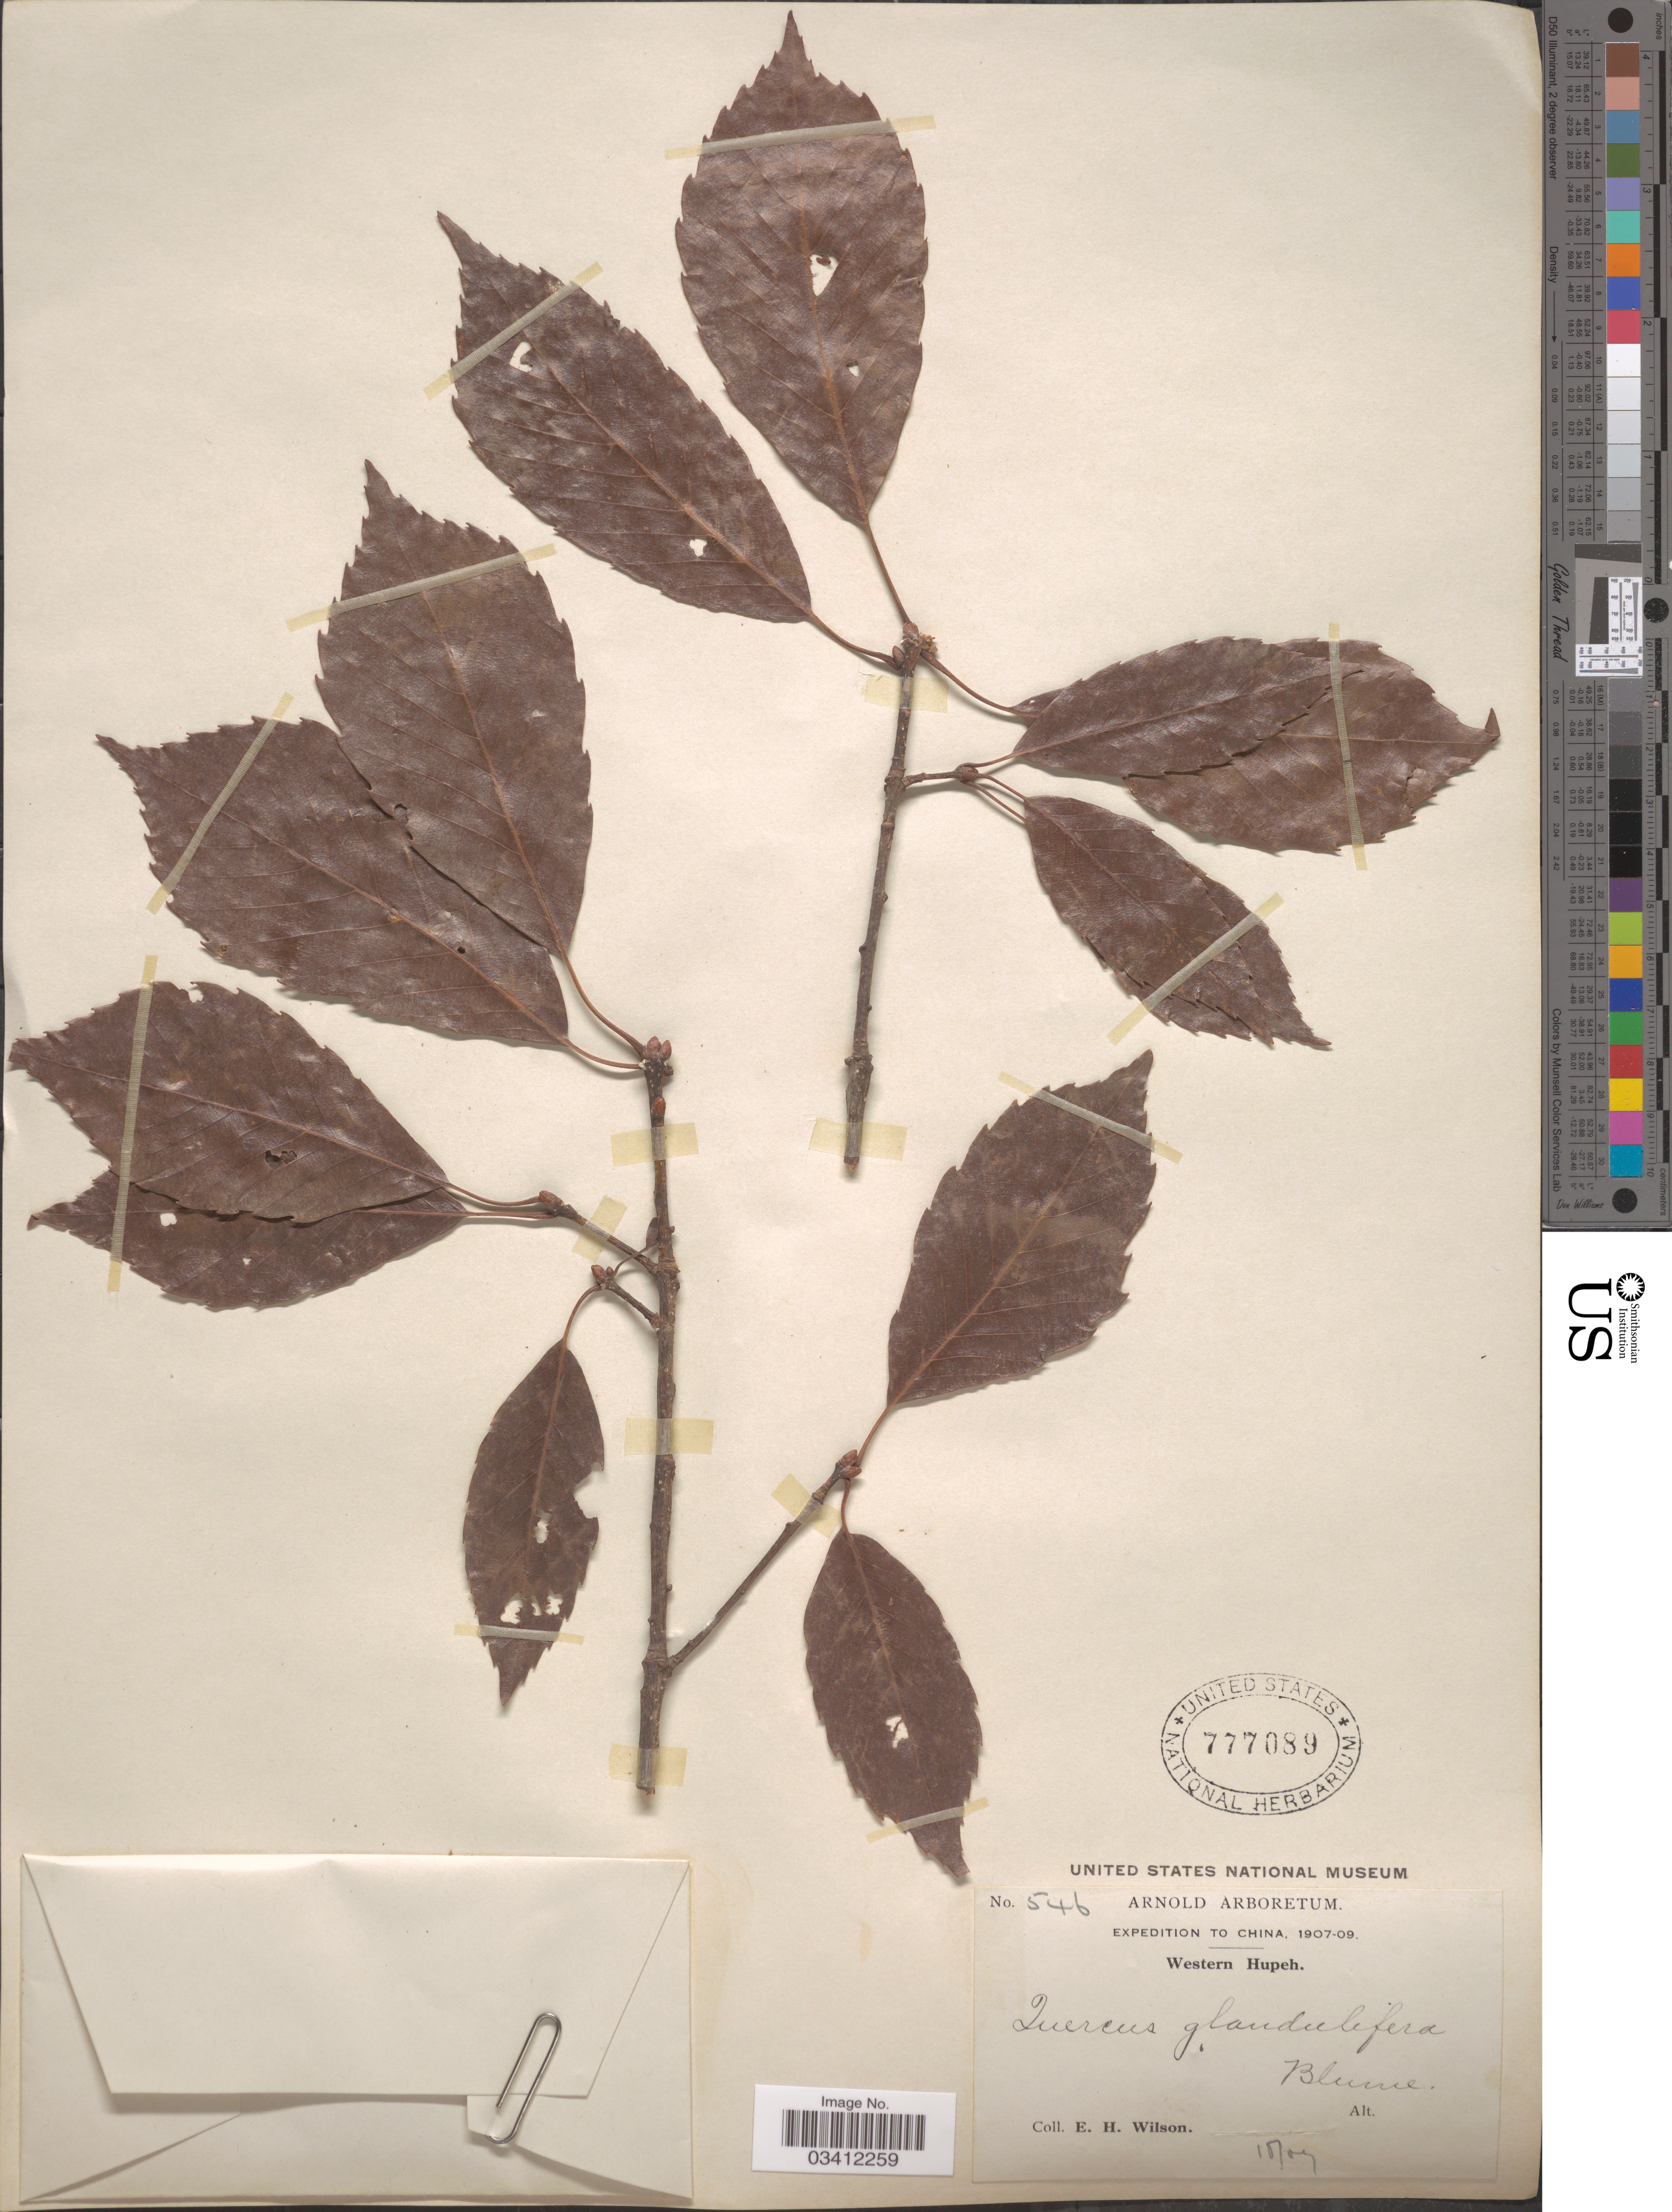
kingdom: Plantae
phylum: Tracheophyta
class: Magnoliopsida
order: Fagales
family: Fagaceae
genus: Quercus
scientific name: Quercus serrata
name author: Thunb.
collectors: E. Wilson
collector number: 546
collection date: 1907-10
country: China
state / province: Hubei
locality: Western Hupeh.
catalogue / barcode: US 777089